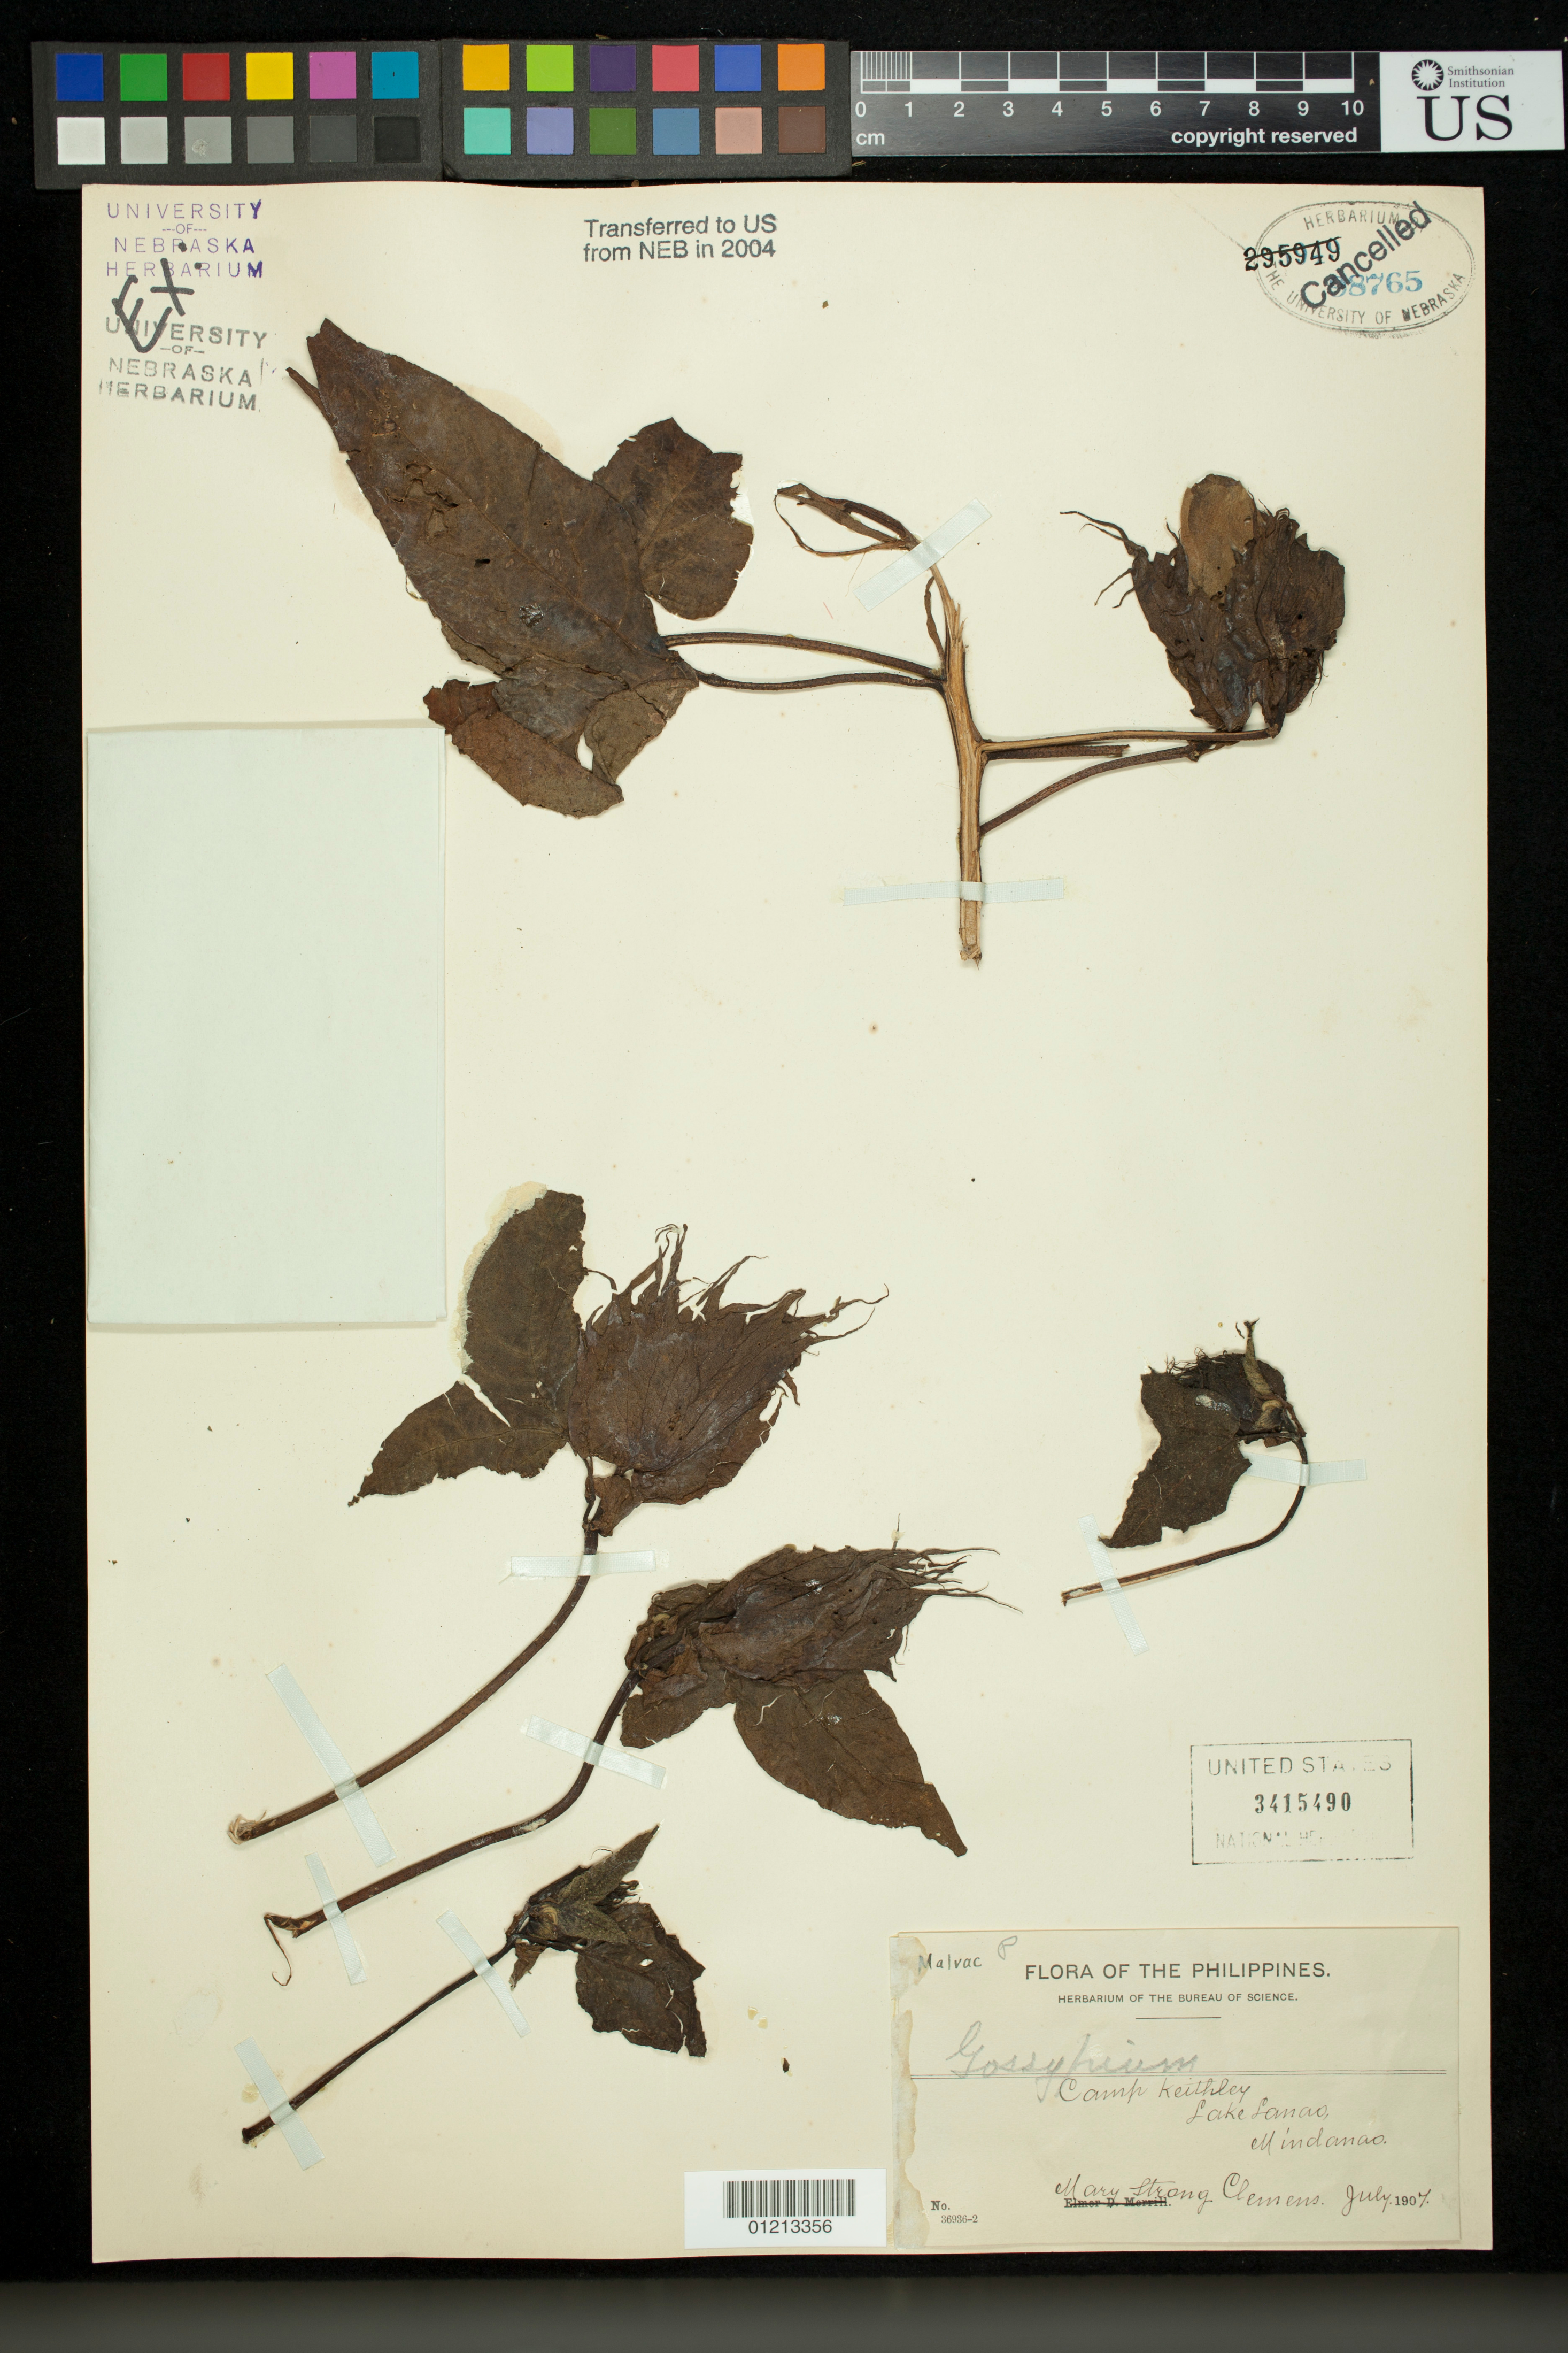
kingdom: Plantae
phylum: Tracheophyta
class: Magnoliopsida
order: Malvales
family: Malvaceae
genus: Gossypium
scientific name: Gossypium sp.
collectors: M. S. Clemens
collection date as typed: Jul 1907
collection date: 1907-07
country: Philippines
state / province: Muslim Mindanao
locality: Camp Keithley, Lake Lanao, Mindanao.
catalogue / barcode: US 3415490